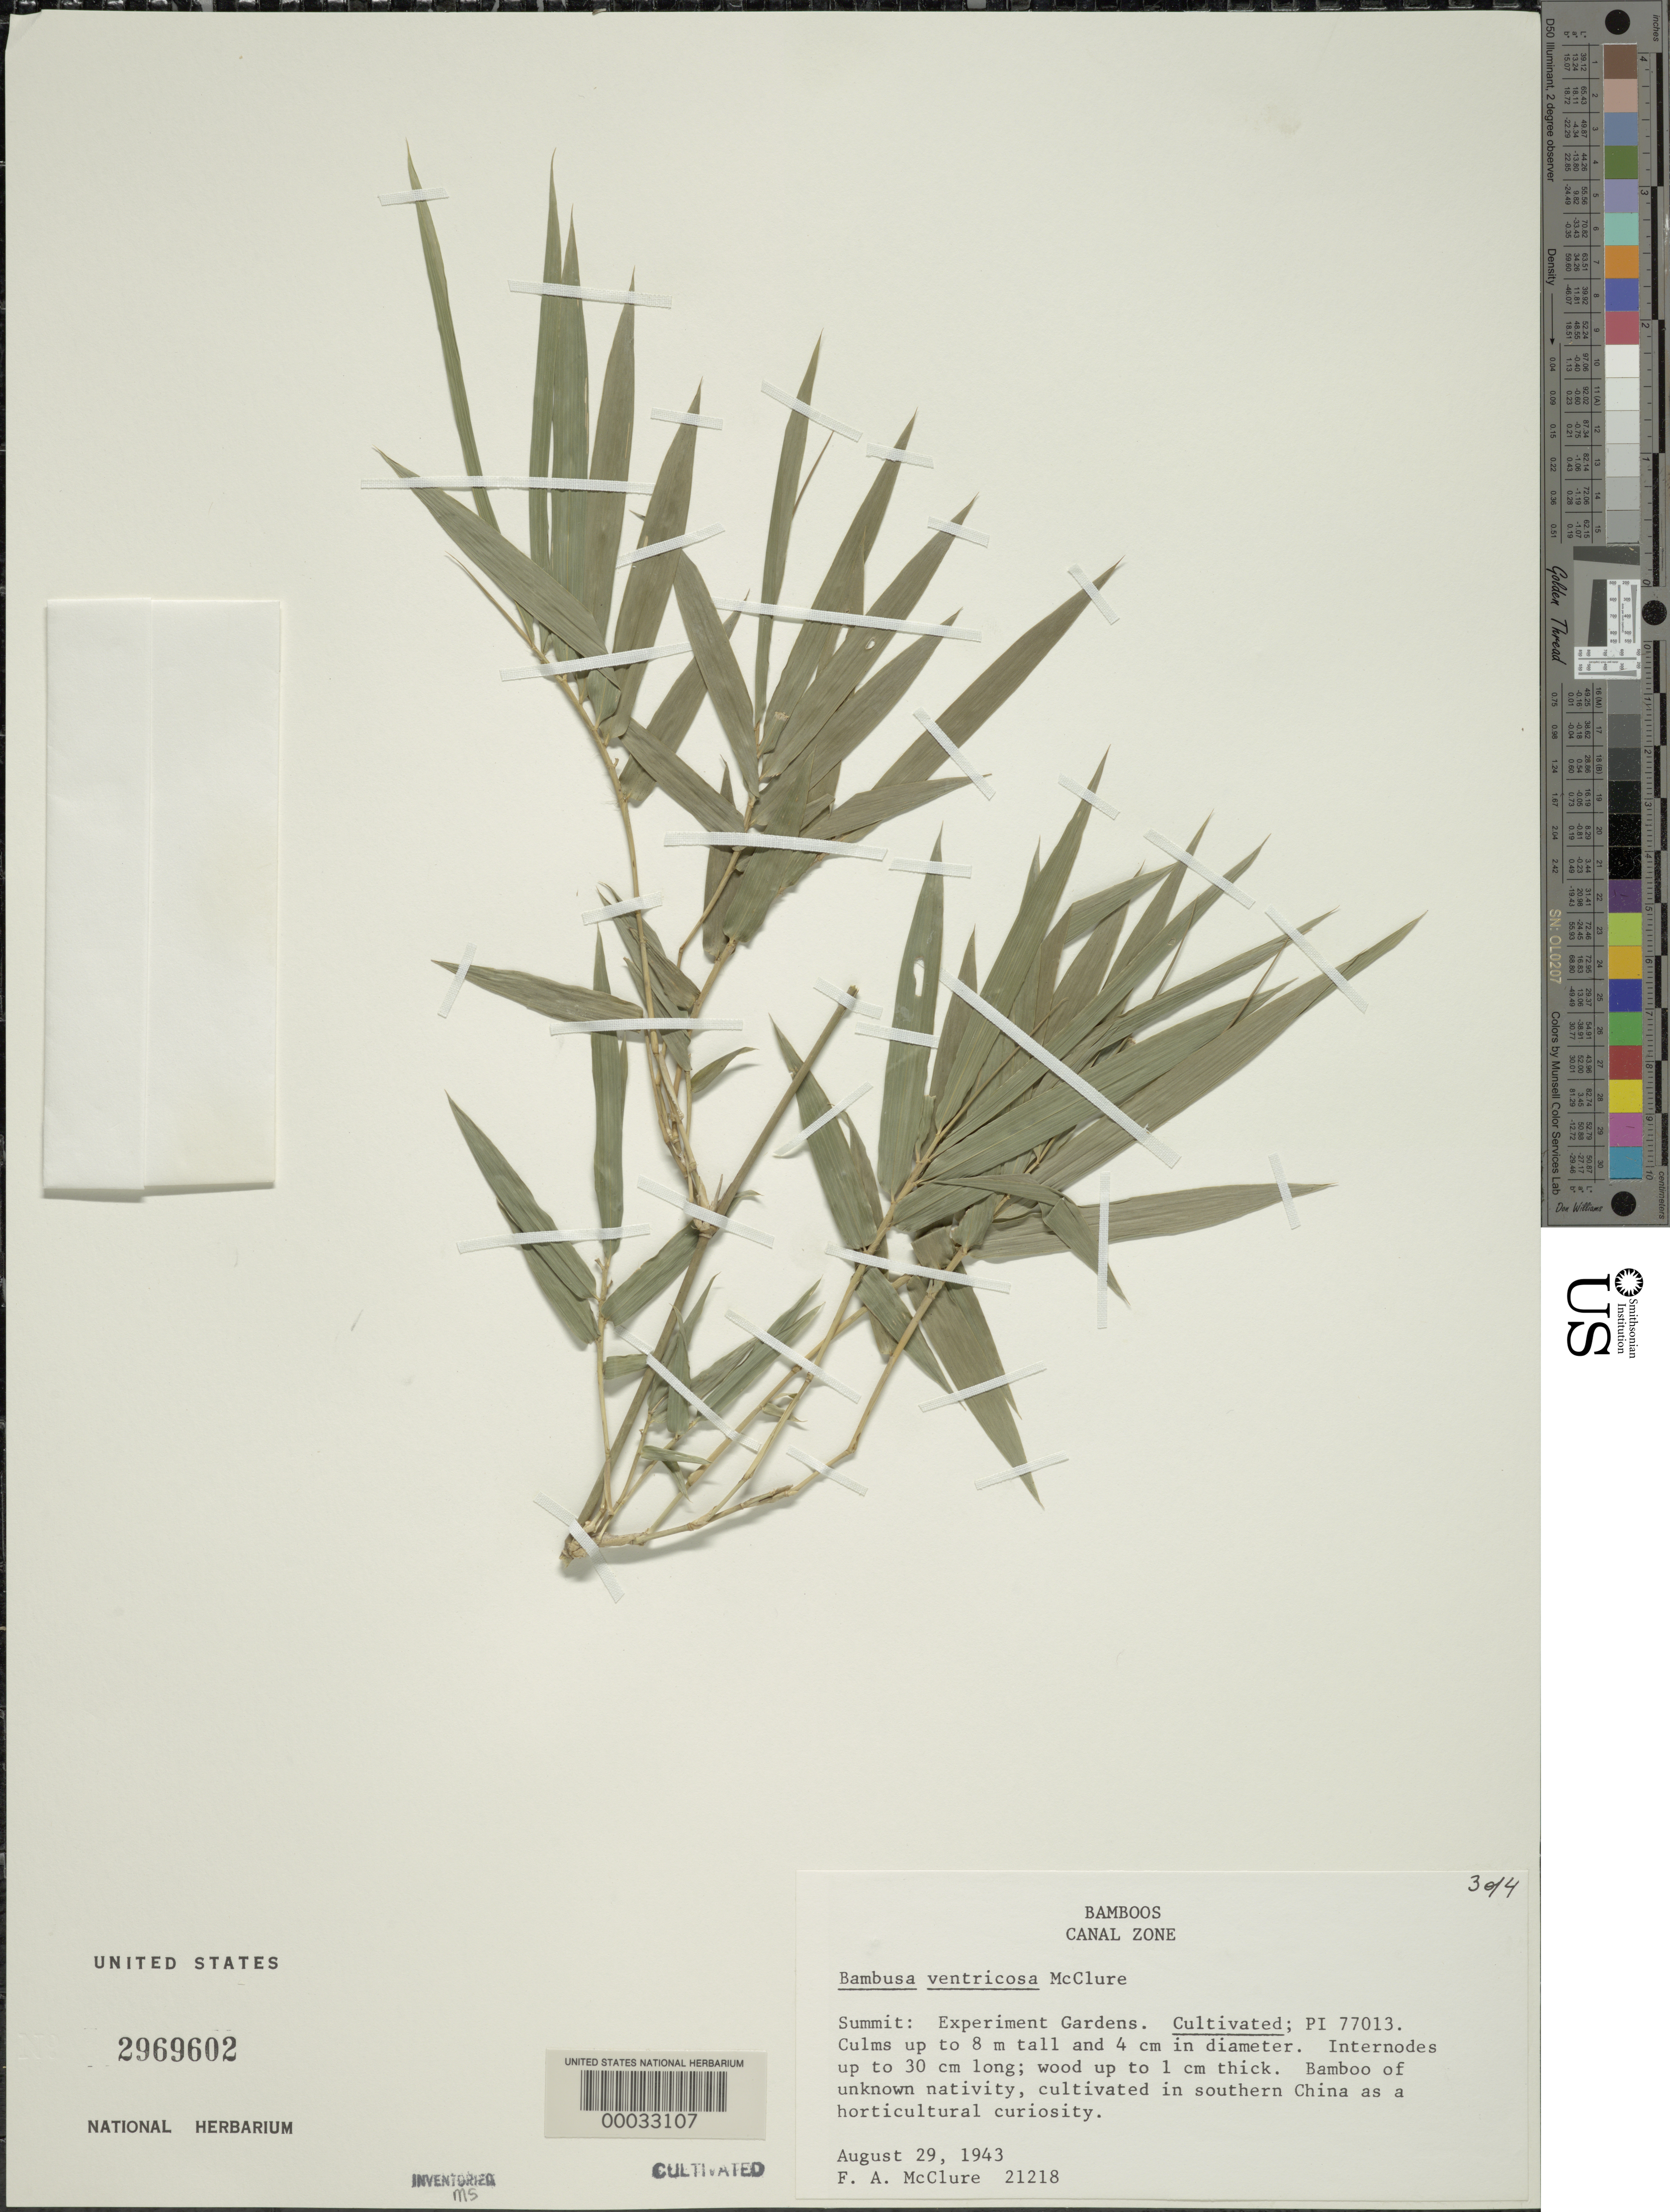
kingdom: Plantae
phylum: Tracheophyta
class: Liliopsida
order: Poales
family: Poaceae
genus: Bambusa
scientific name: Bambusa ventricosa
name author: McClure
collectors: F. A. McClure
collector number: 21218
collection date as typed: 29 Aug 1943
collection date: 1943-08-29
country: Panama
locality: Esperimental Gardens summit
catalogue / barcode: US 2969602